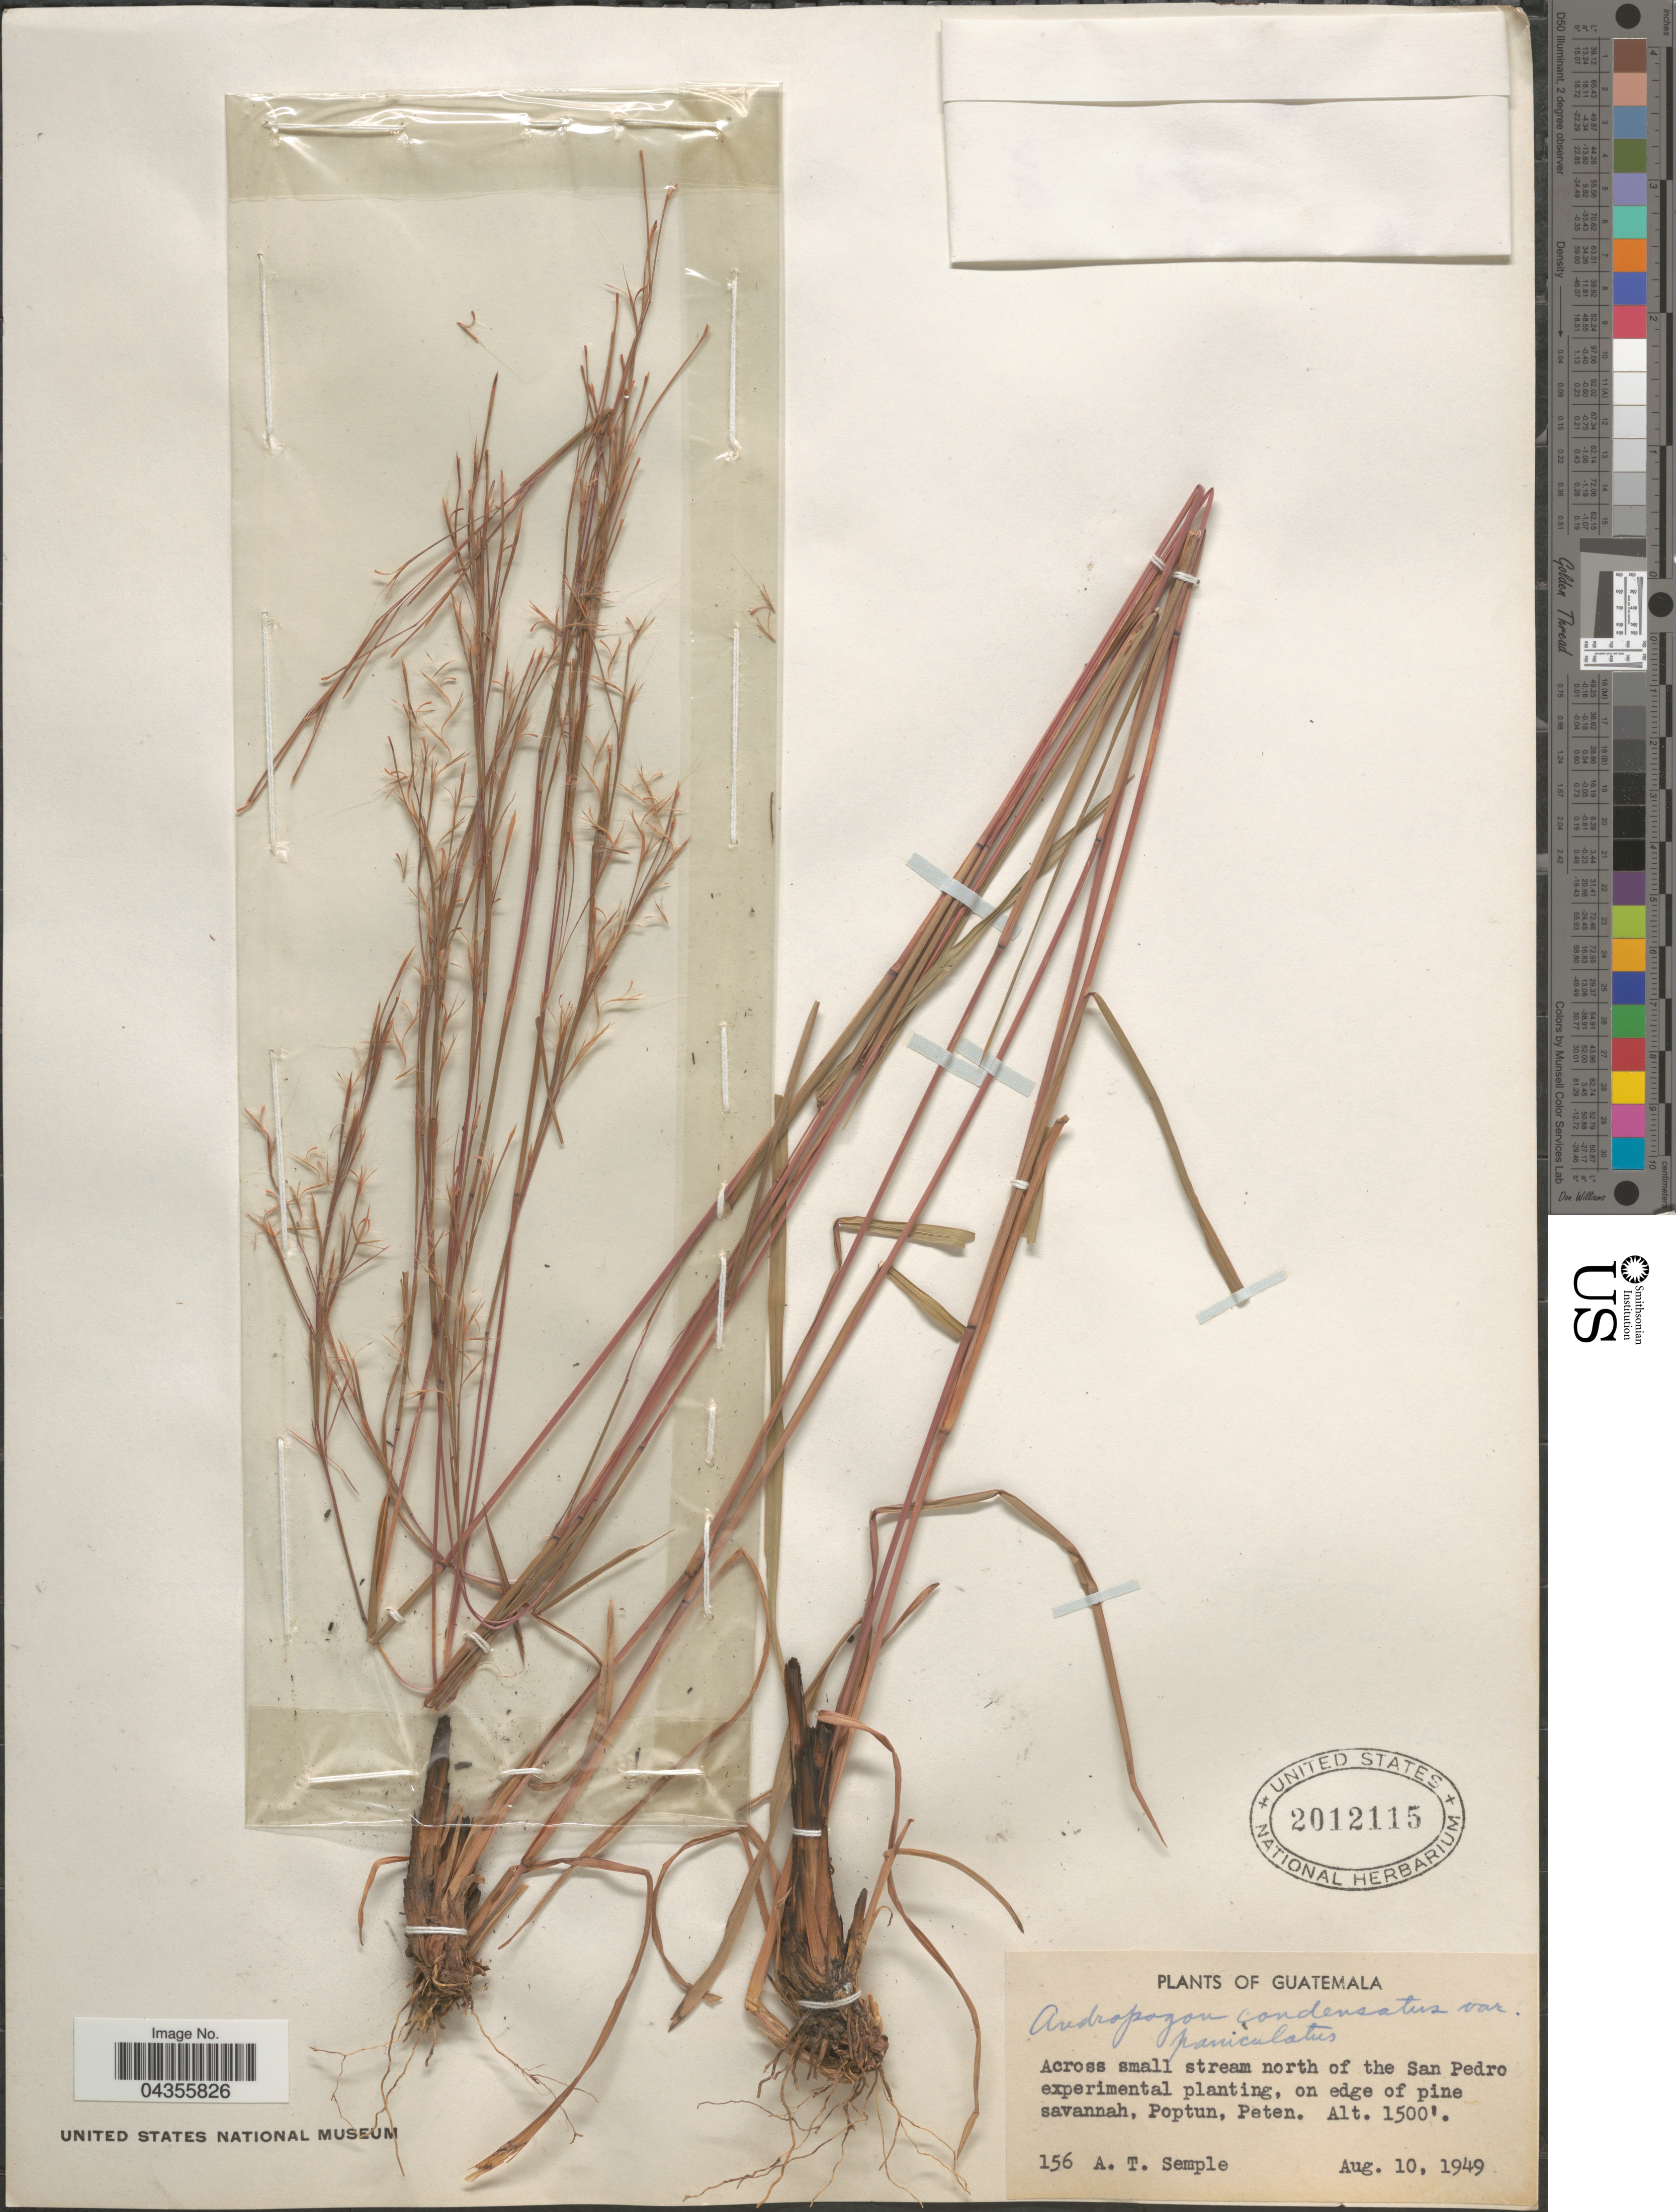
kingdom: Plantae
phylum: Tracheophyta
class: Liliopsida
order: Poales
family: Poaceae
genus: Schizachyrium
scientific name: Schizachyrium condensatum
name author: (Kunth) Nees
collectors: A. Semple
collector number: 156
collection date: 1949-08-10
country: Guatemala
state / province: El Peten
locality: Across small stream north of the San Pedro experimental planting, on edge of pine savannah, Poptun.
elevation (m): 457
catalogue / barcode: US 2012115